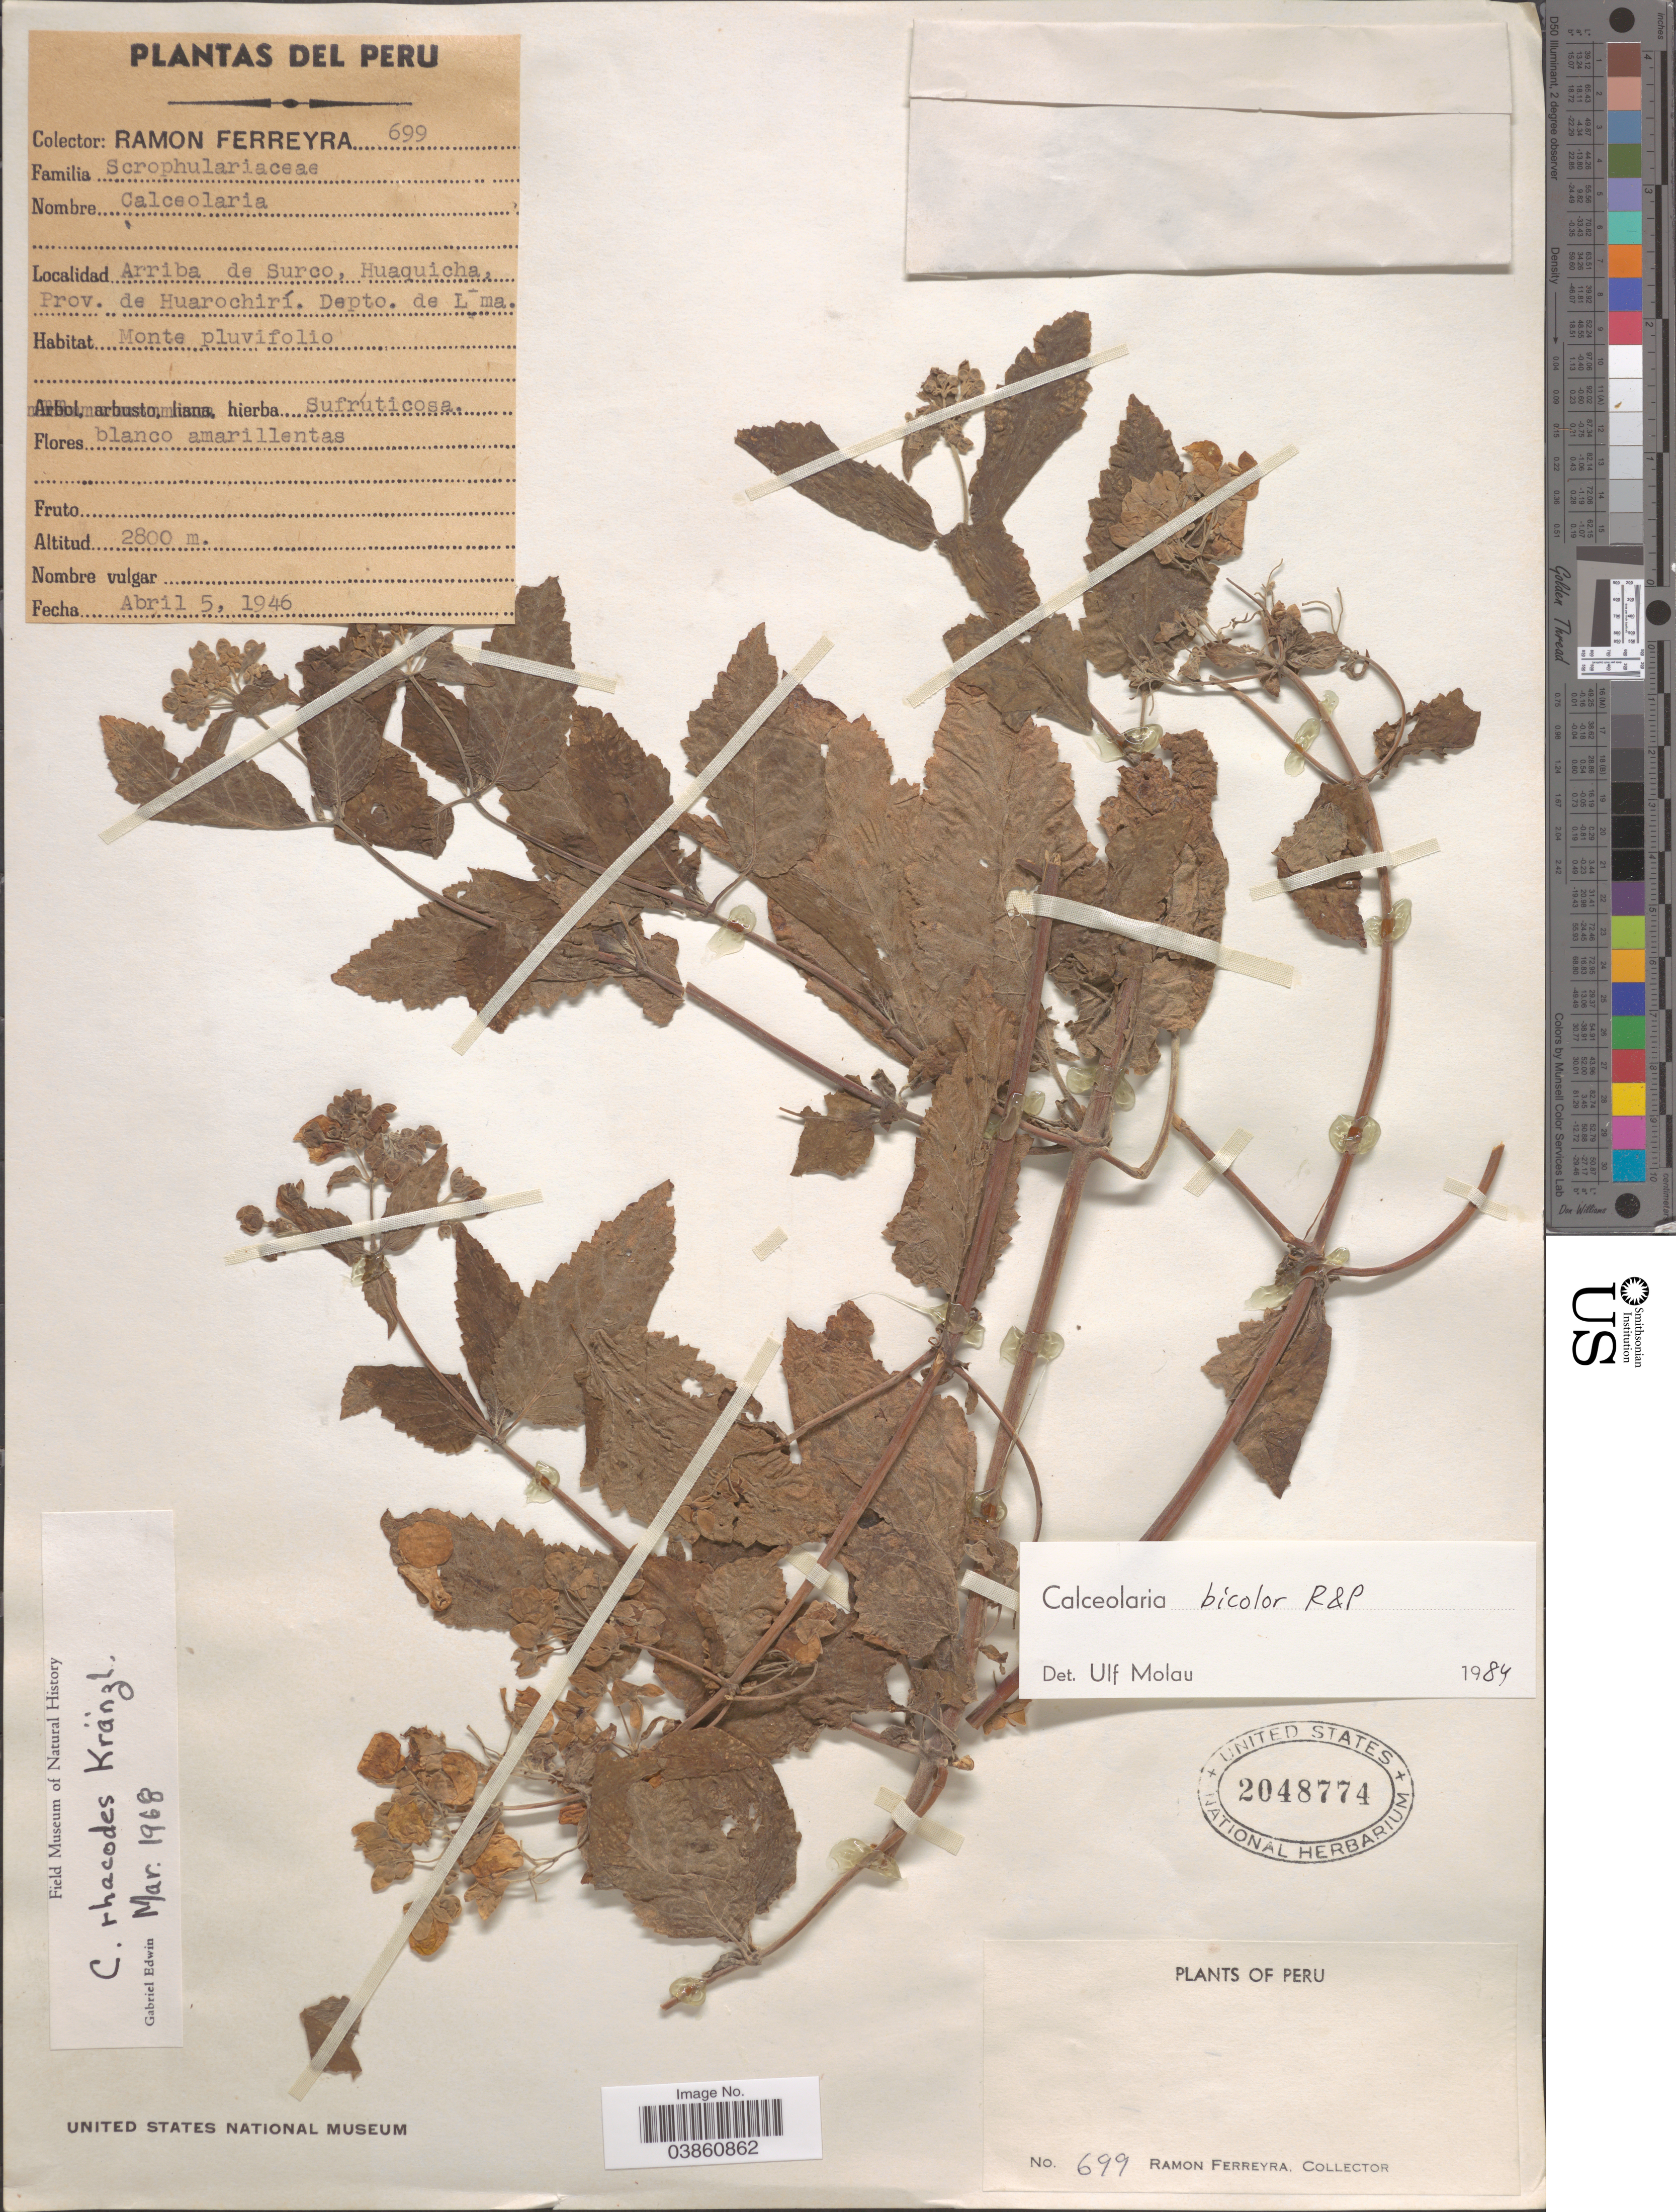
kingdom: Plantae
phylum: Tracheophyta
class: Magnoliopsida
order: Lamiales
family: Calceolariaceae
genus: Calceolaria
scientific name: Calceolaria bicolor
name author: Ruiz & Pav.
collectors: R. A. Ferreyra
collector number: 699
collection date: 1946-04-05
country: Peru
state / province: Lima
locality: Arriba de Surco, Huaquicha, Prov. de Huarochirí. Depto. de Lima.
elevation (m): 2800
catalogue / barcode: US 2048774